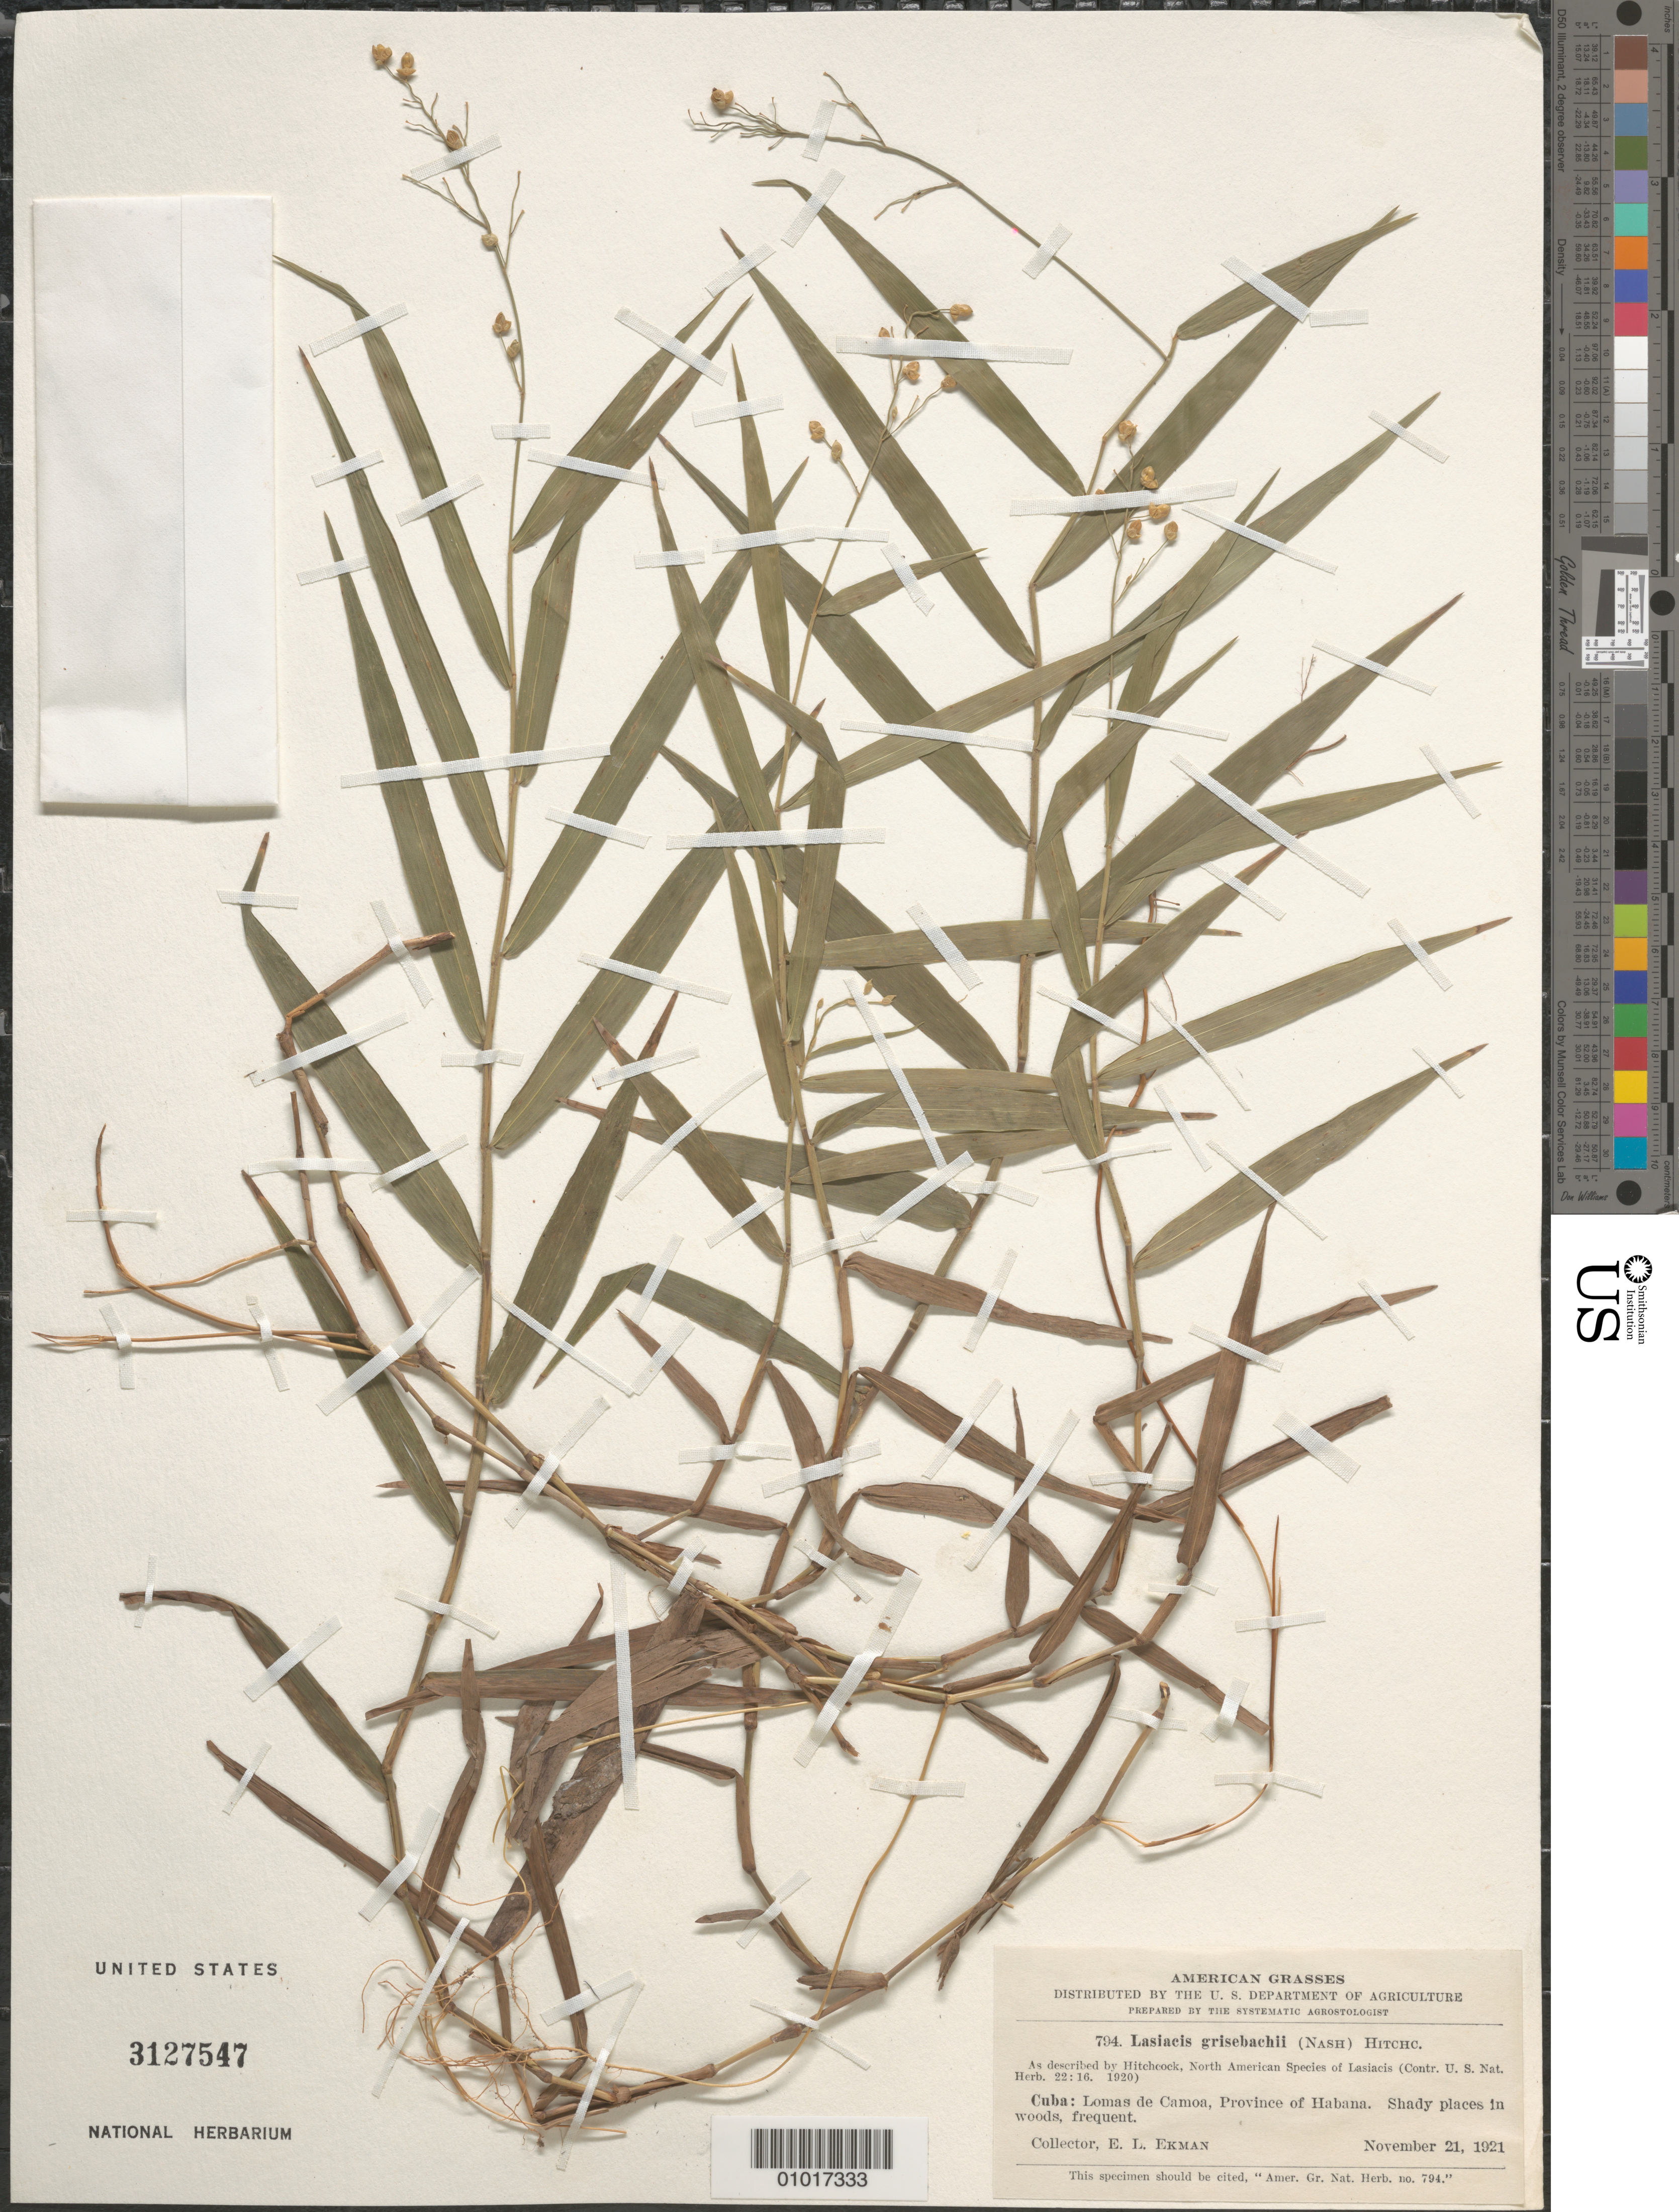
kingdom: Plantae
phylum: Tracheophyta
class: Liliopsida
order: Poales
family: Poaceae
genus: Lasiacis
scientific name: Lasiacis grisebachii var. grisebachii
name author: (Nash) Hitchc.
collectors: E. L. Ekman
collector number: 794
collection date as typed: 21 Nov 1921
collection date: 1921-11-21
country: Cuba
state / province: La Habana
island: Cuba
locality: Cuba: Lomas de Camoa, Province of Habana, shady places in woods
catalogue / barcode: US 3127547